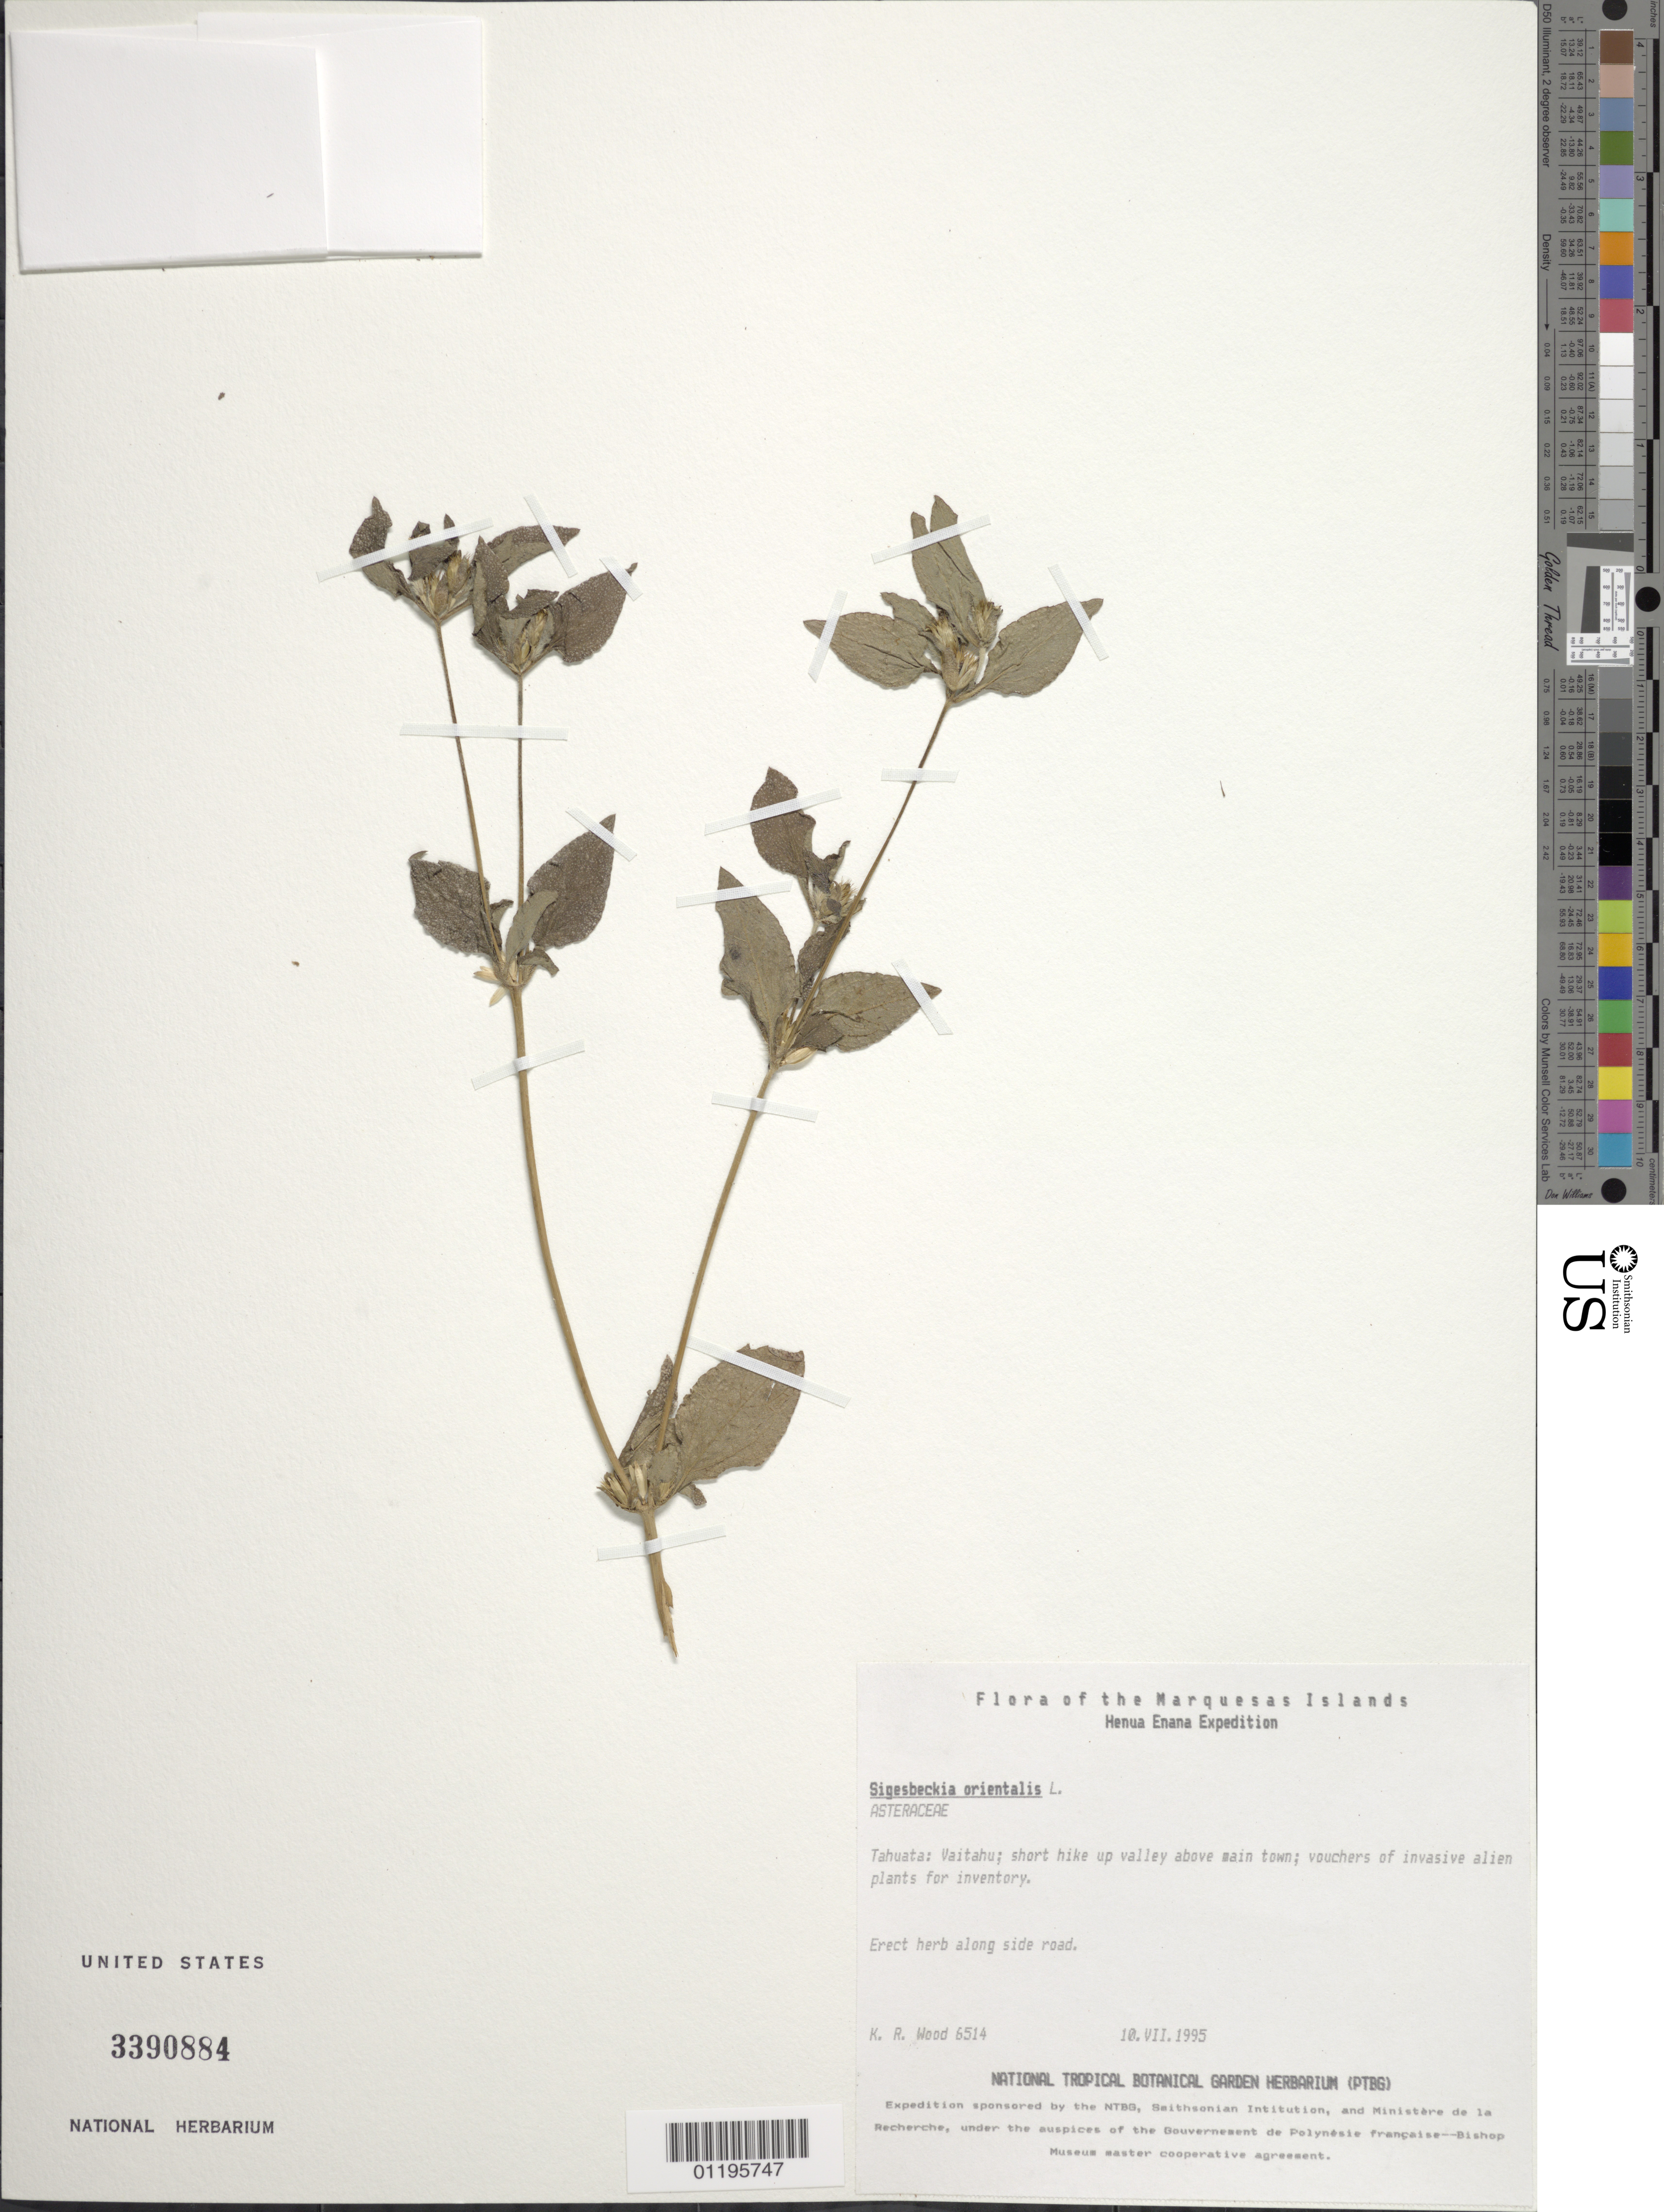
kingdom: Plantae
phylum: Tracheophyta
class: Magnoliopsida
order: Asterales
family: Asteraceae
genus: Sigesbeckia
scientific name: Sigesbeckia orientalis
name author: L.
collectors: K. R. Wood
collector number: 6514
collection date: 1995-07-10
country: French Polynesia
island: Tahuata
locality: Vaitahu, short hike up valley above main town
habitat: Roadside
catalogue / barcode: US 3390884